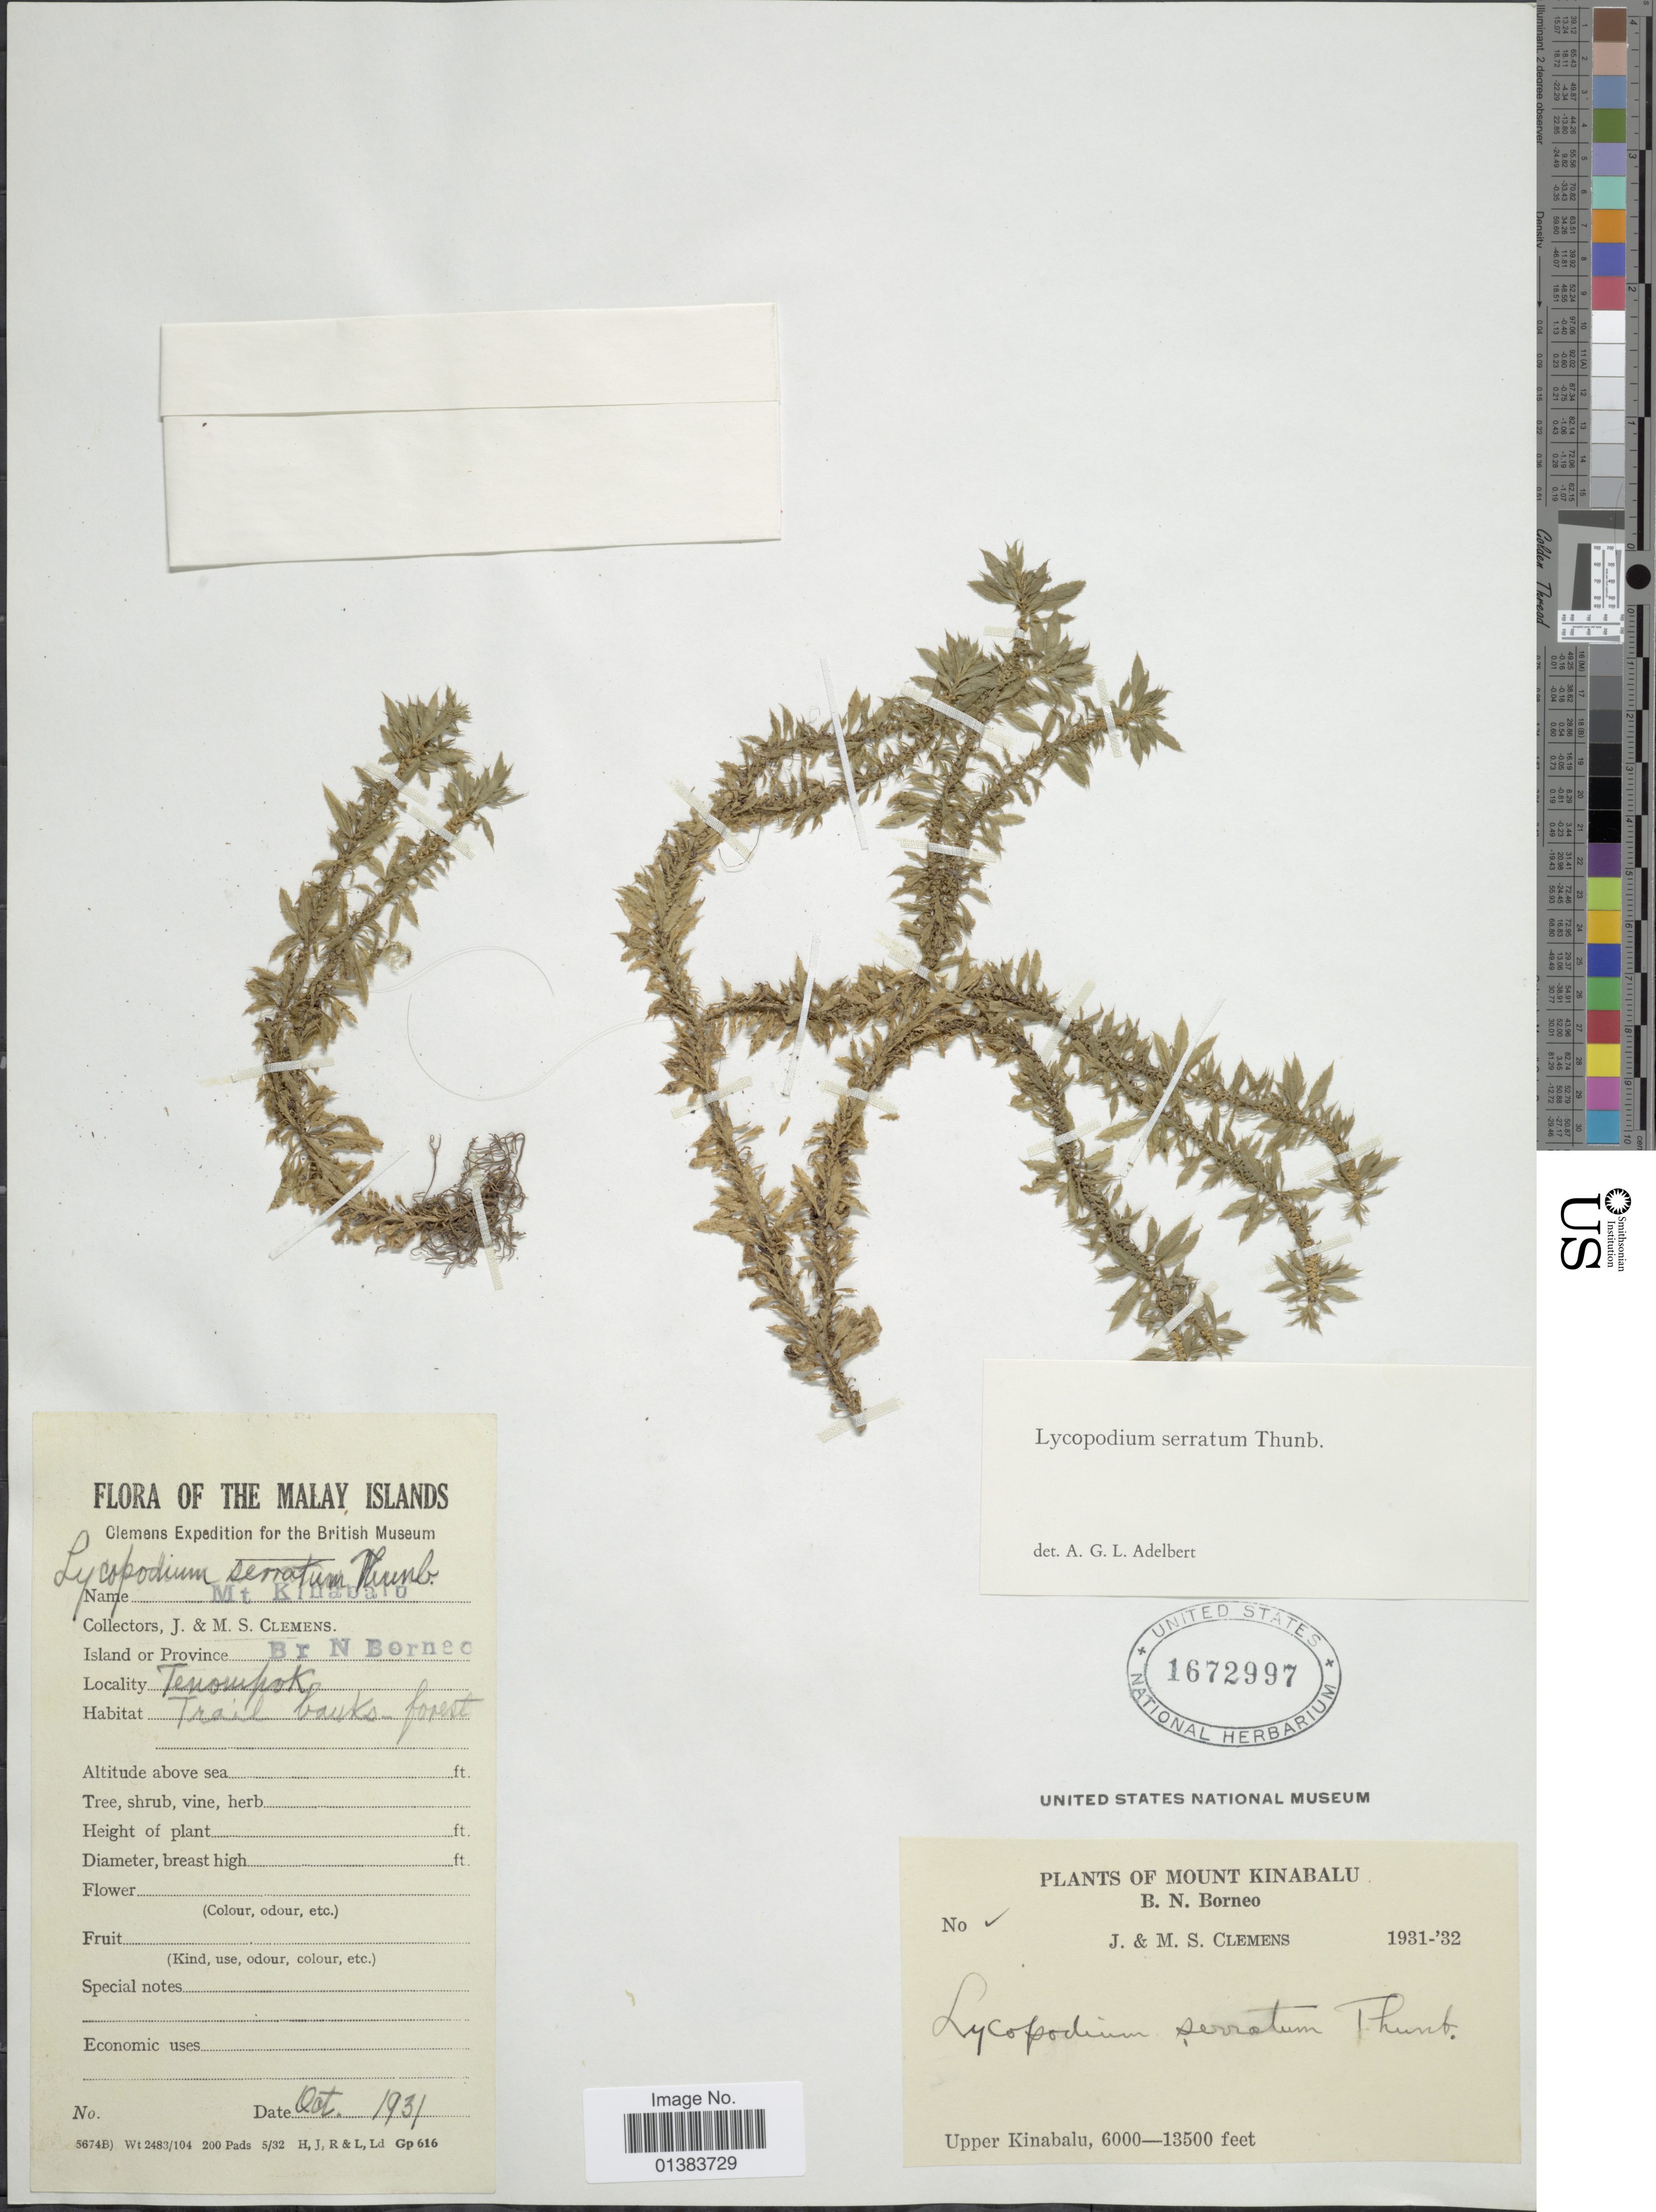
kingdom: Plantae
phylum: Tracheophyta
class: Lycopodiopsida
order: Lycopodiales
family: Lycopodiaceae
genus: Huperzia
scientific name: Huperzia serrata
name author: (Thunb.) Trevis.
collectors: J. Clemens & M. S. Clemens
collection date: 1932-10/1932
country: Malaysia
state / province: Sabah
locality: Mount Kinabalu, B.N. Borneo, Upper Kinabalu, Tenompok.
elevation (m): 1829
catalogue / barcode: US 1672997